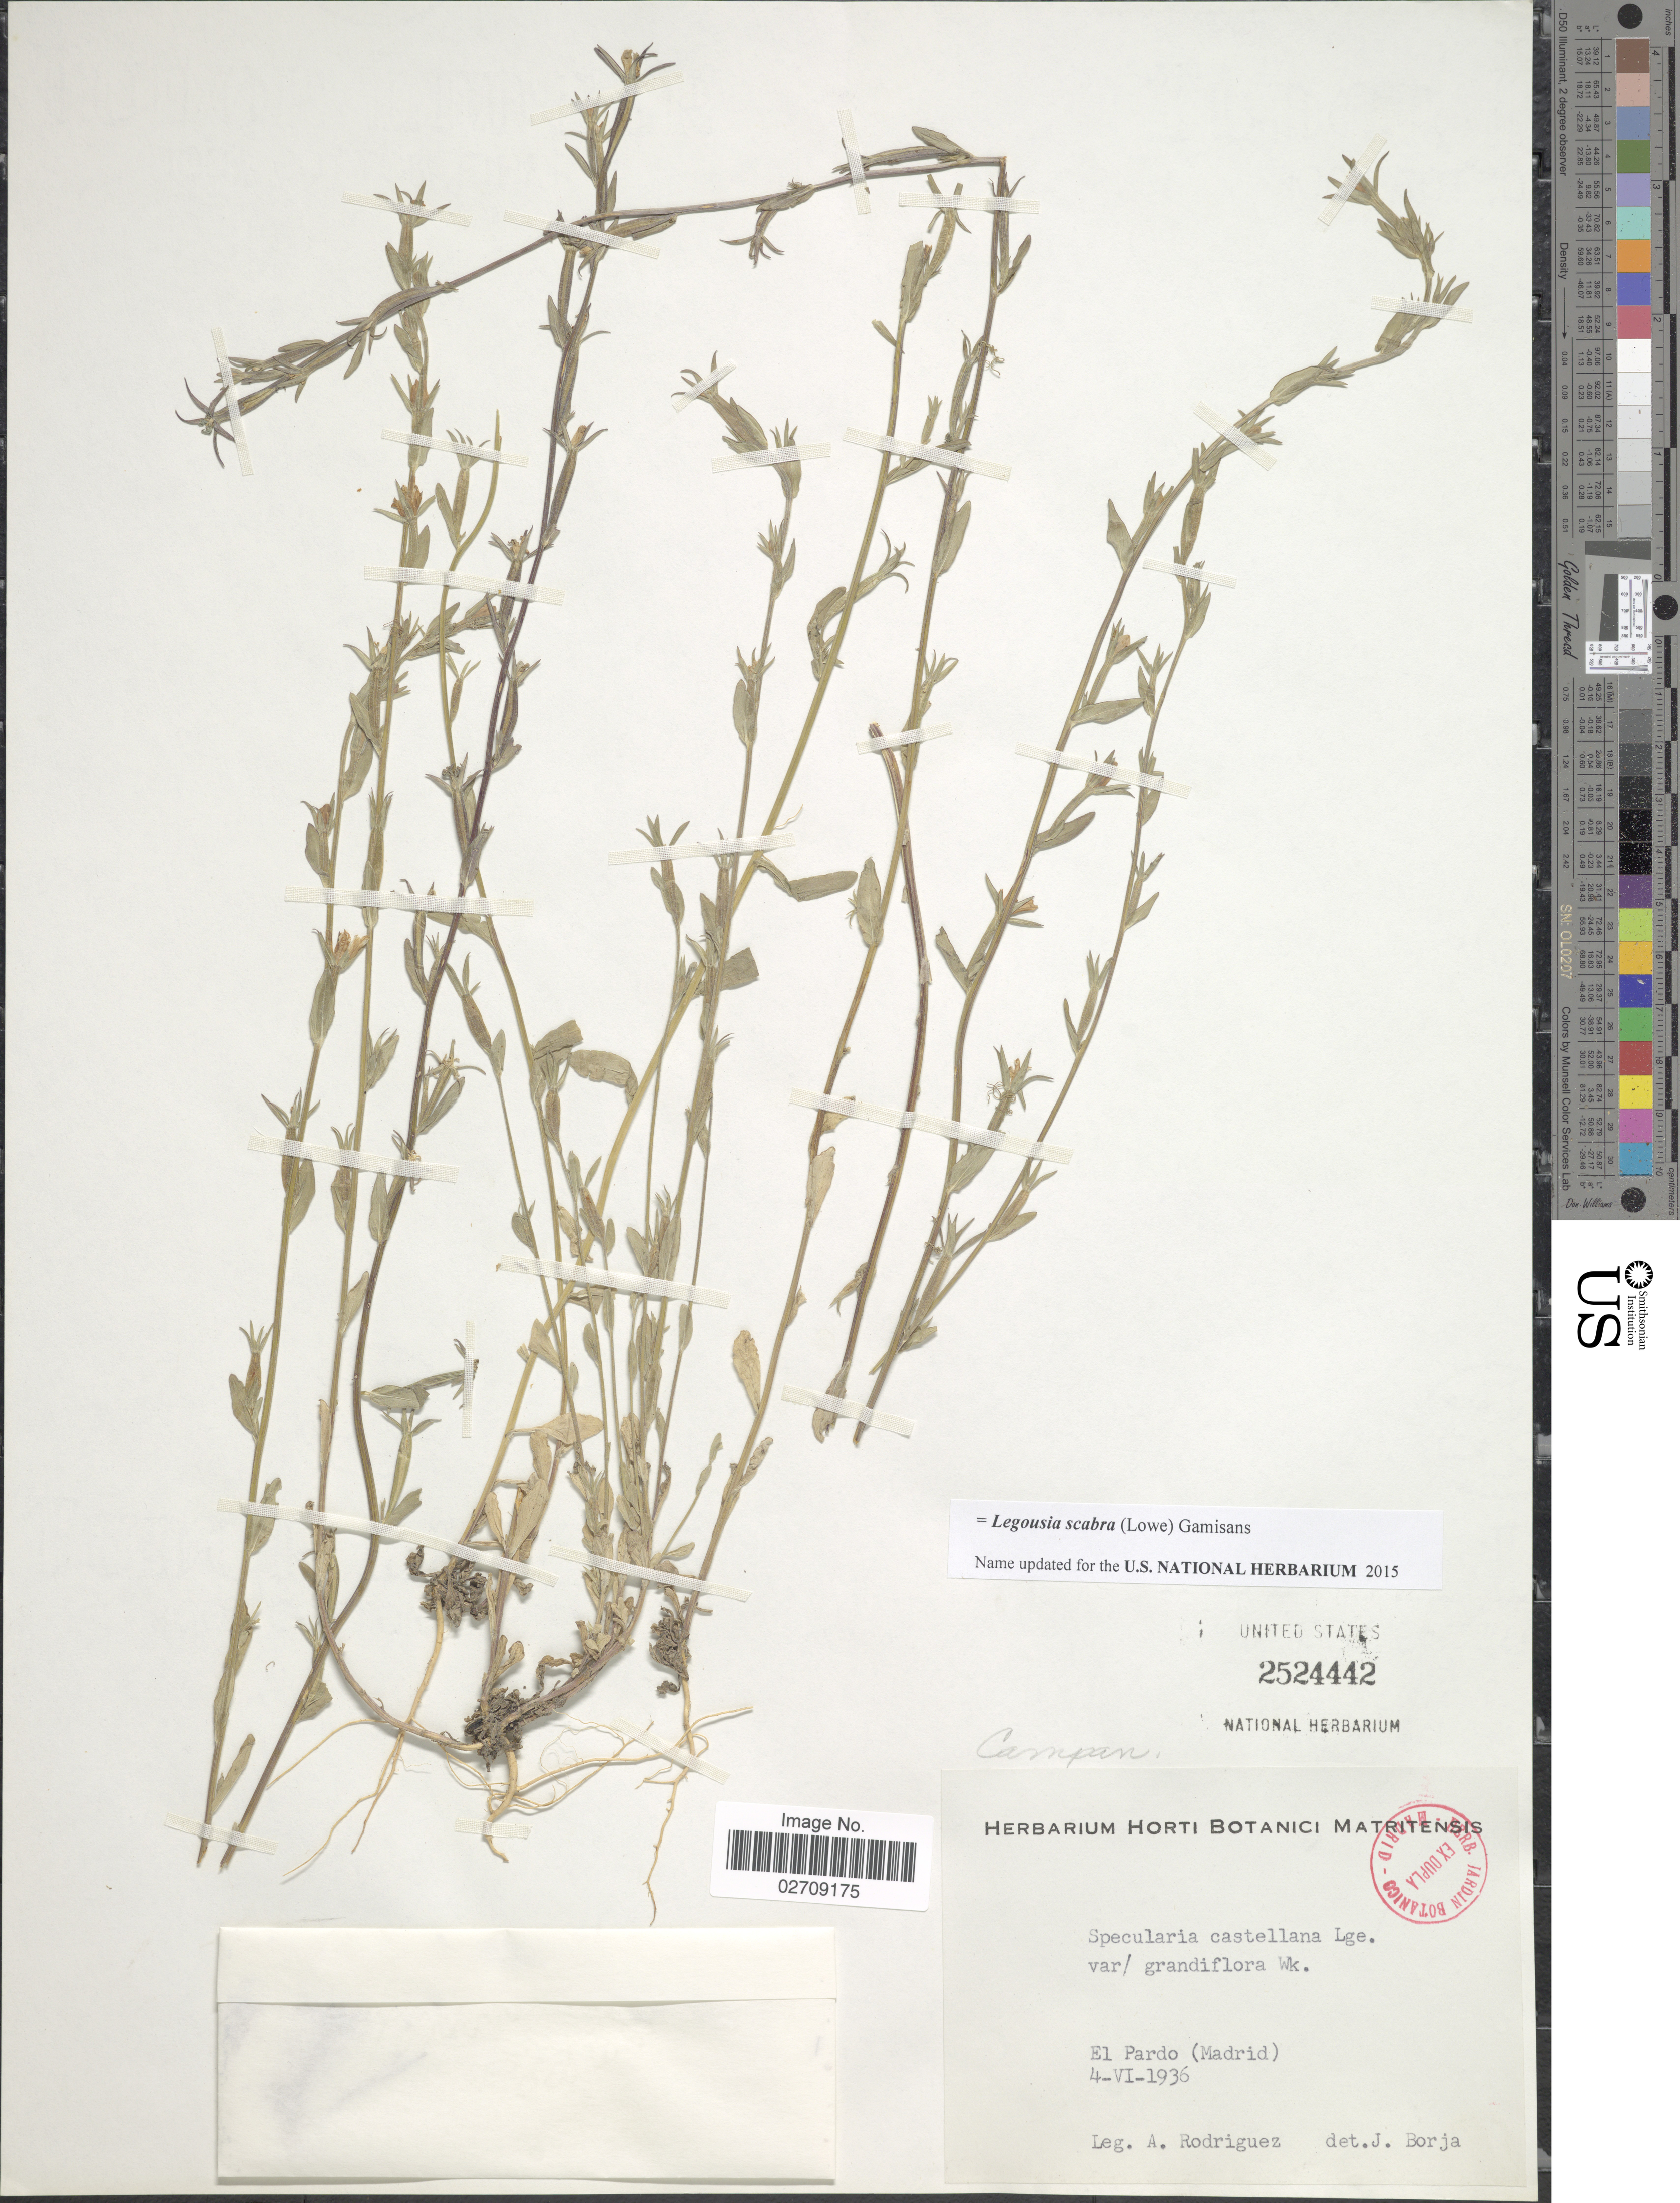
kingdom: Plantae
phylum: Tracheophyta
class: Magnoliopsida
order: Asterales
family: Campanulaceae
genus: Legousia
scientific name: Legousia scabra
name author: (Lowe) Gamisans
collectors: A. Rodriguez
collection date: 1936-06-04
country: Spain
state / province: Madrid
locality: El Pardo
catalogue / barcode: US 2524442